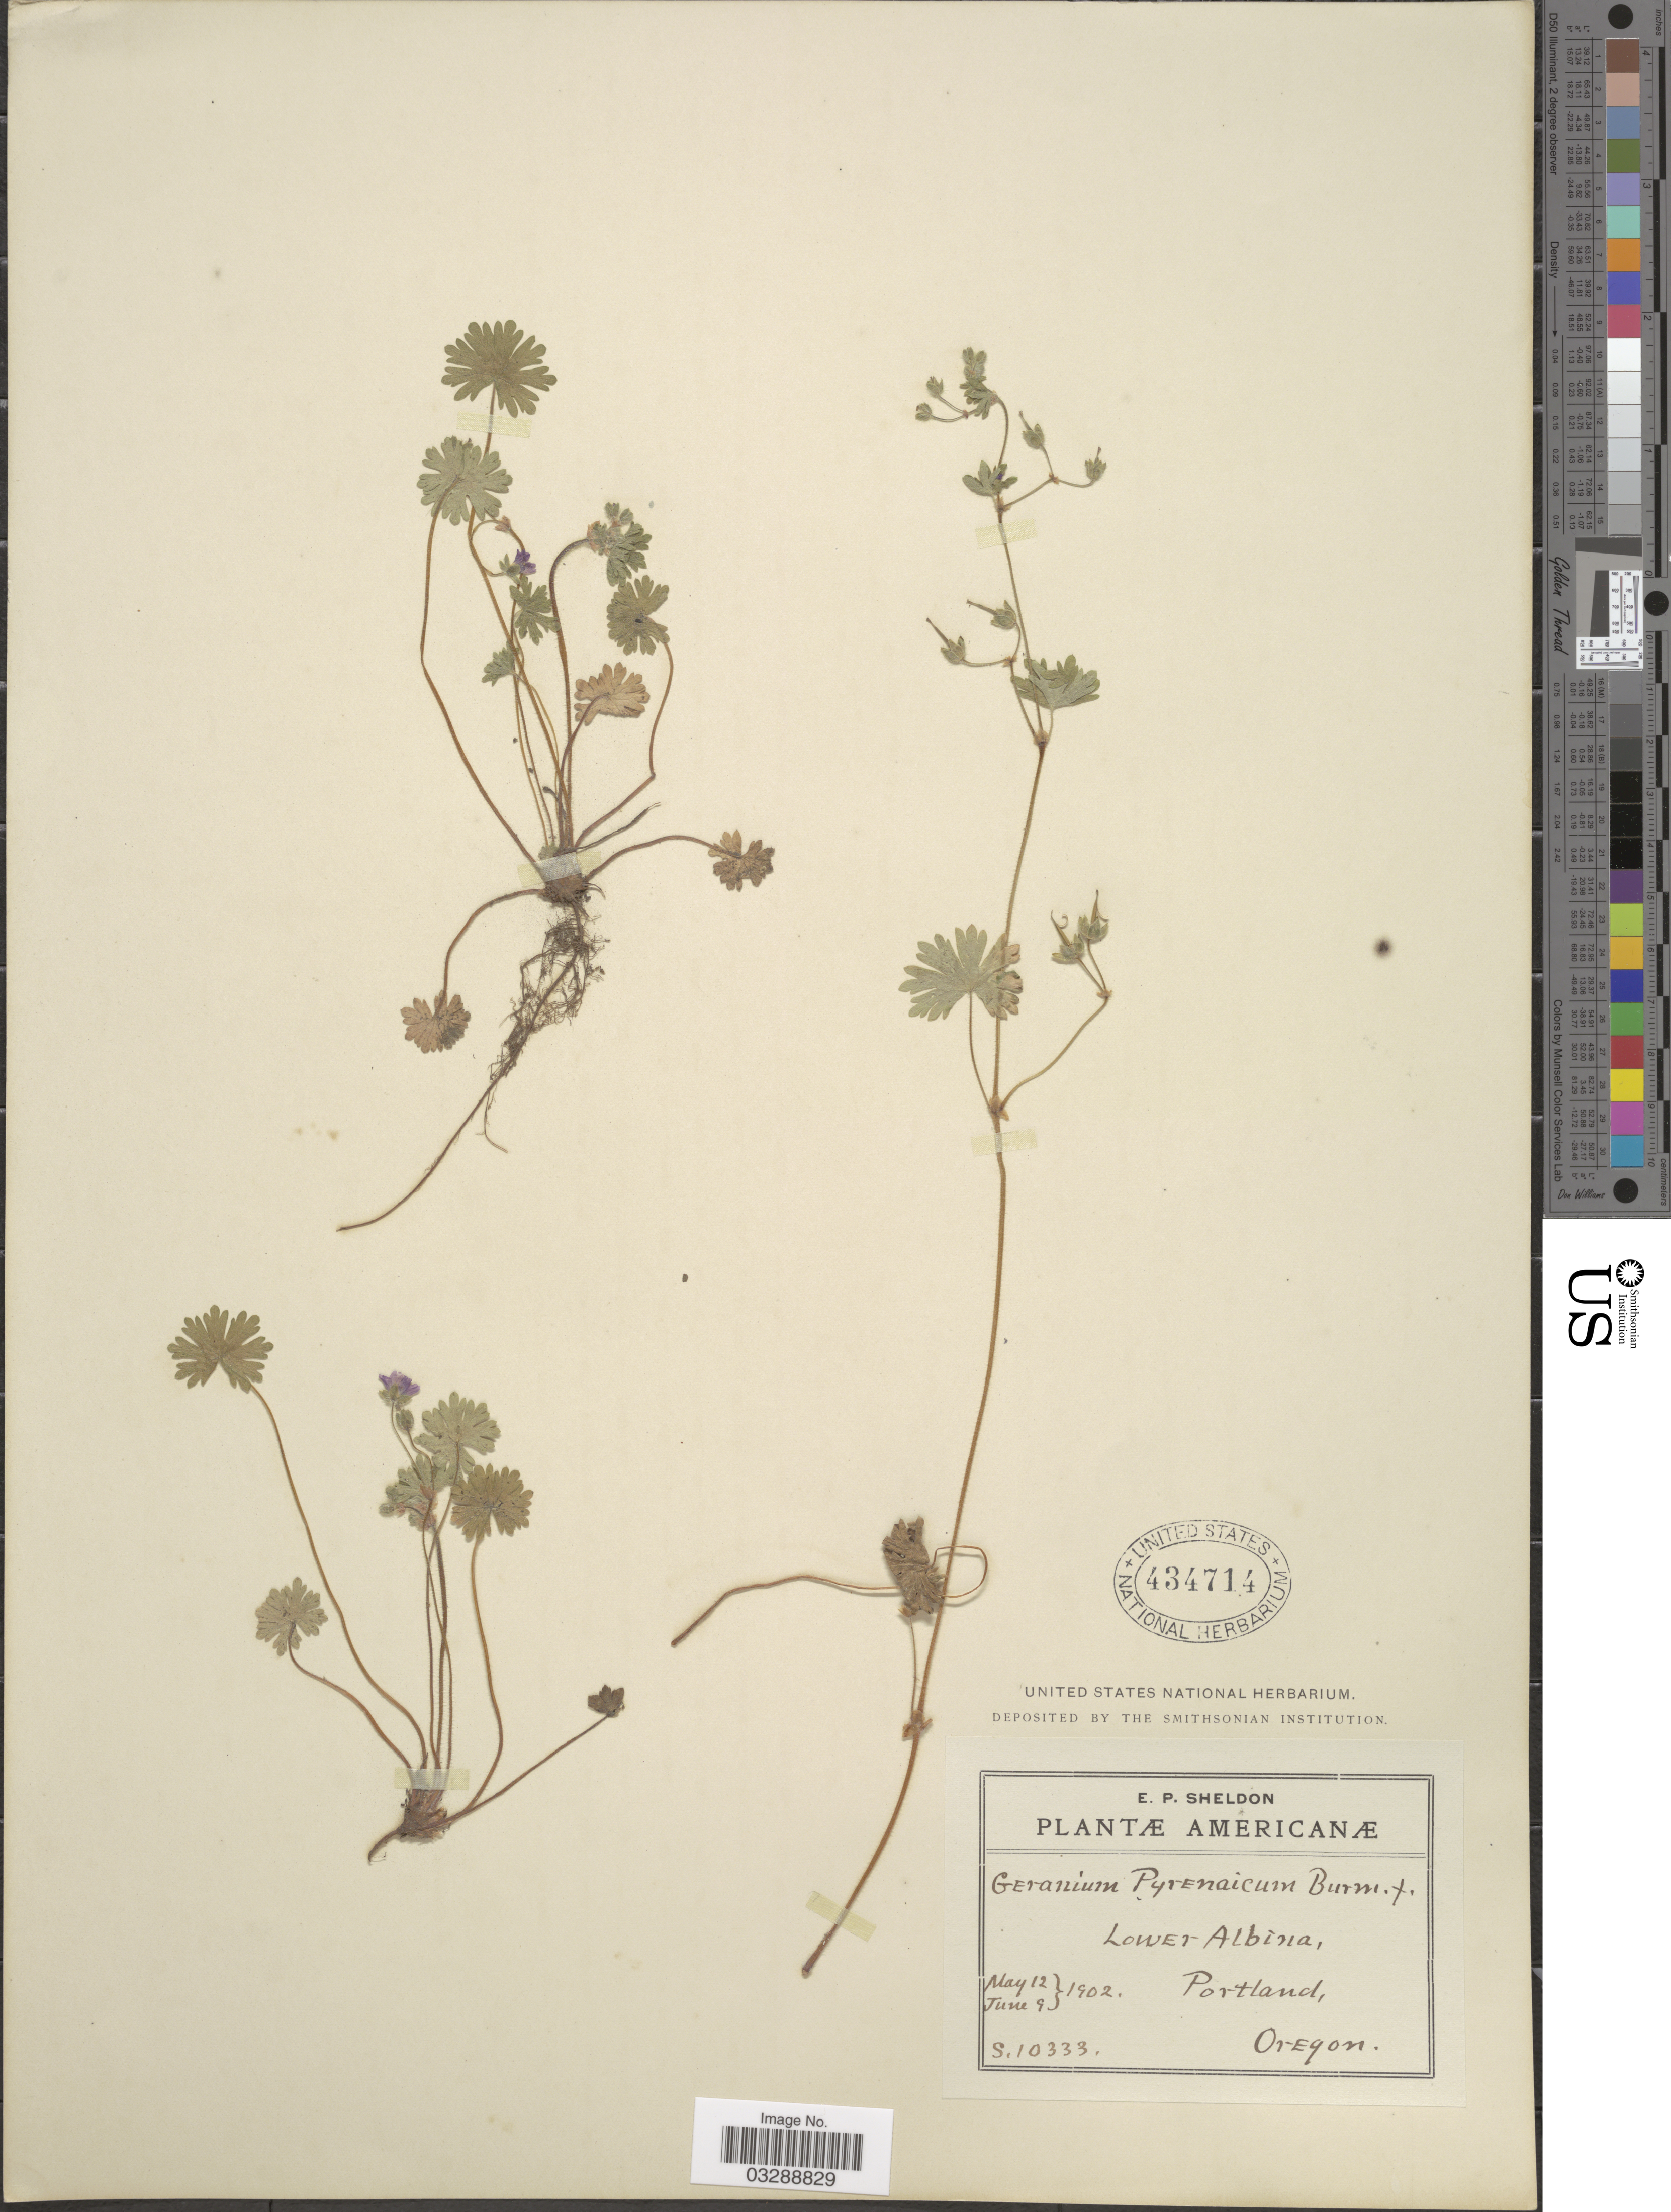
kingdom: Plantae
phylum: Tracheophyta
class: Magnoliopsida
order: Geraniales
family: Geraniaceae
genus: Geranium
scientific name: Geranium pyrenaicum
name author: Burm. f.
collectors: E. P. Sheldon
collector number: S10333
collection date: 1902-05-12/1902-06-09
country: United States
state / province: Oregon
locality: Lower Albina, Portland.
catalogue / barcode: US 434714